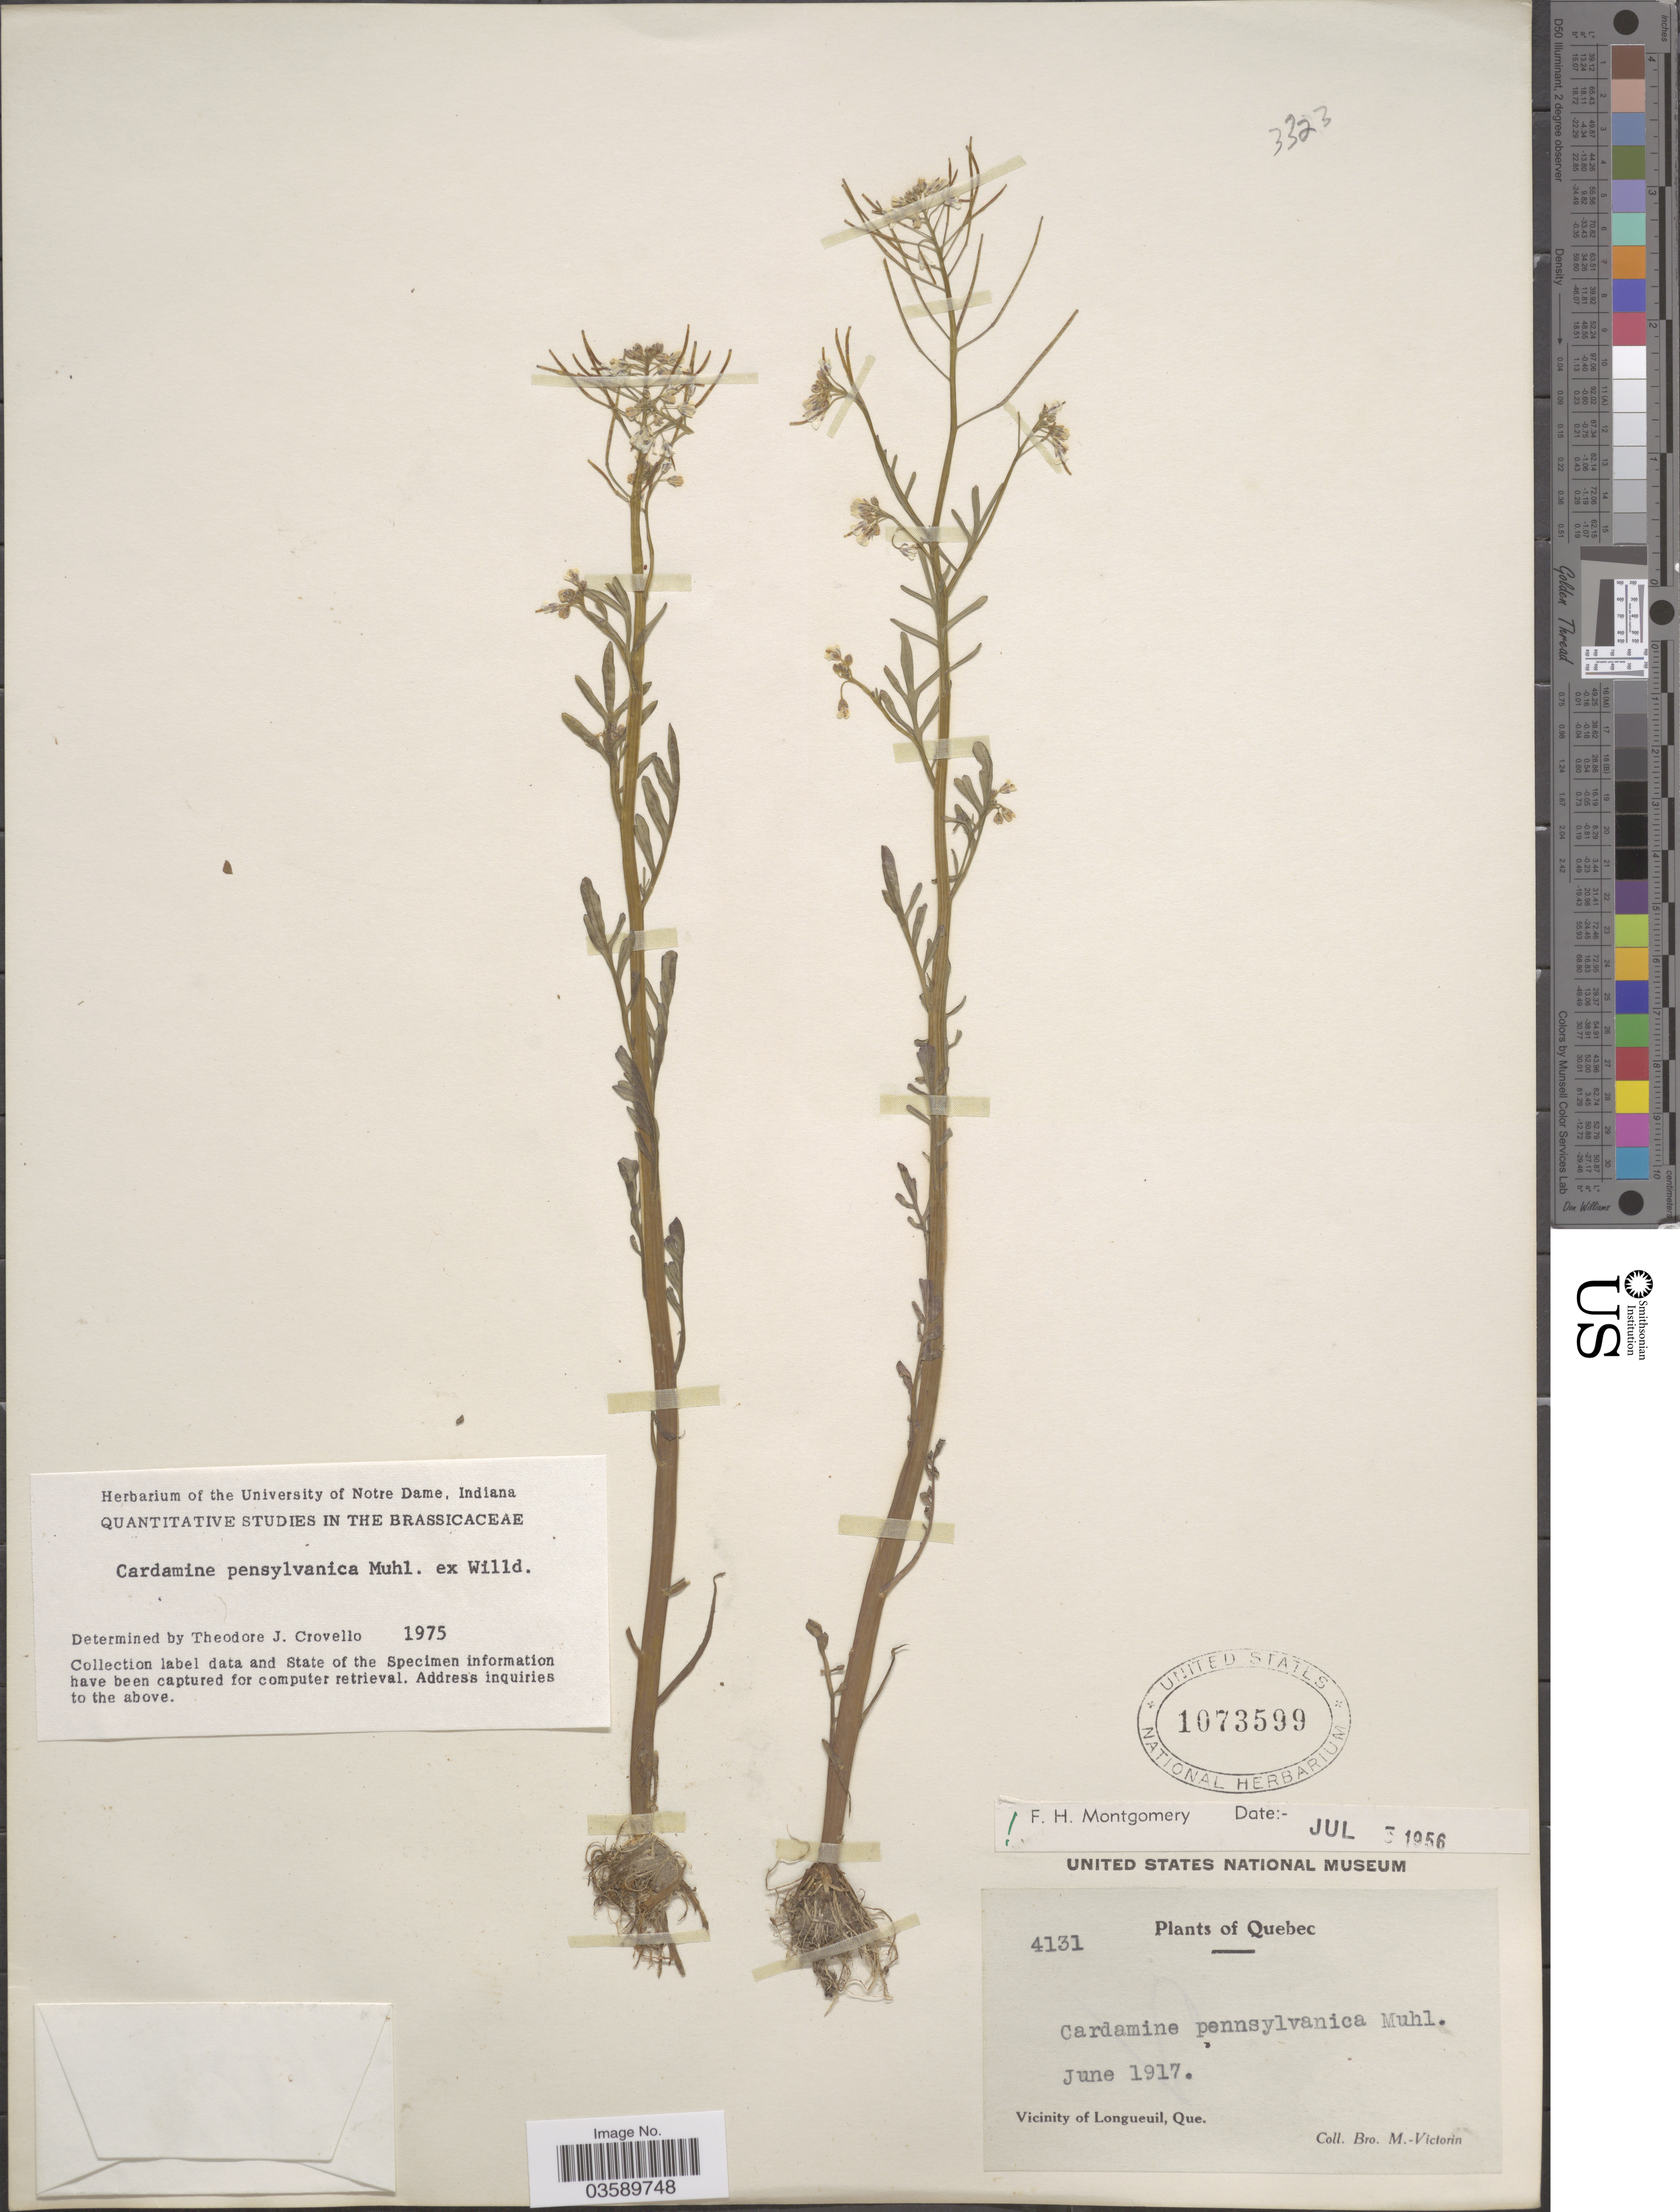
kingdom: Plantae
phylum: Tracheophyta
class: Magnoliopsida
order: Brassicales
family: Brassicaceae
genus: Cardamine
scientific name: Cardamine pensylvanica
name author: Muhl. ex Willd.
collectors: Fr. Marie-Victorin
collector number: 4131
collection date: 1917-06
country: Canada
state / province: Quebec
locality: Vicinity of Longueuil.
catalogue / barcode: US 1073599